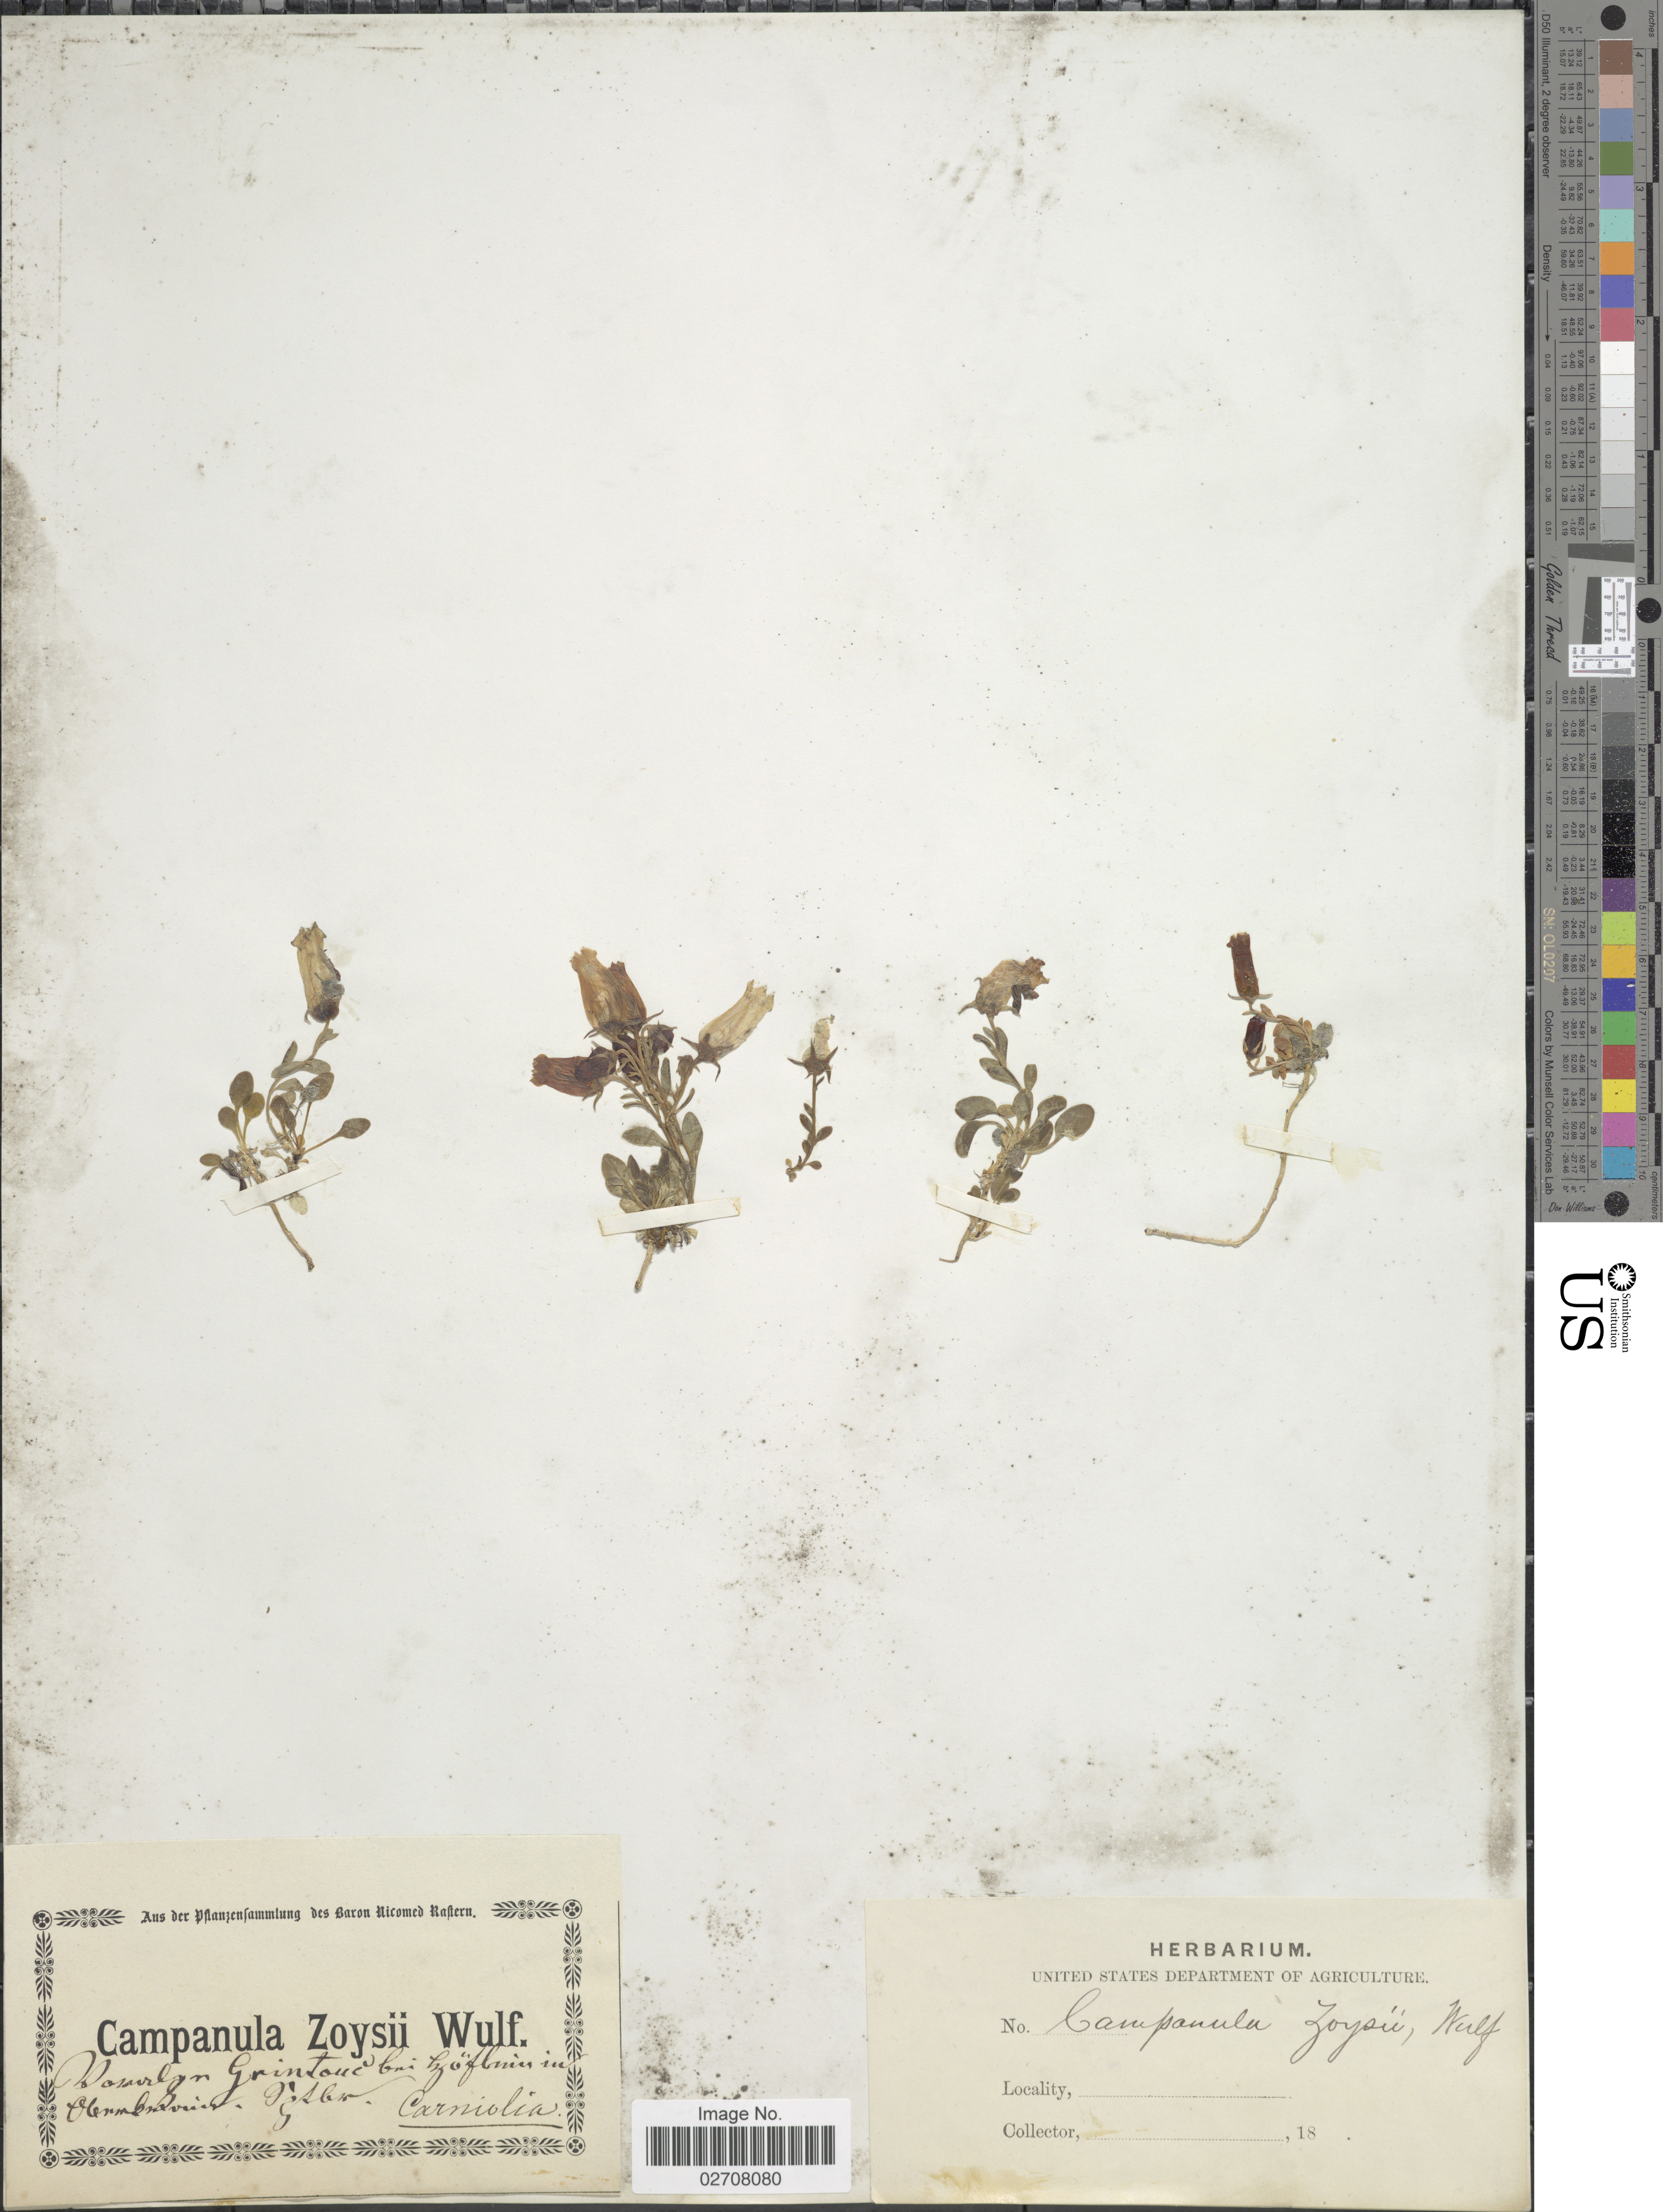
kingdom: Plantae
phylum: Tracheophyta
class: Magnoliopsida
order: Asterales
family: Campanulaceae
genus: Campanula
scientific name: Campanula zoysii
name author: Wulfen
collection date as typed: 18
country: Slovenia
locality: Nosavlyn Grintoue bui lofluisi in Oelmbndouis Iztbr [interpreted], Carniolia